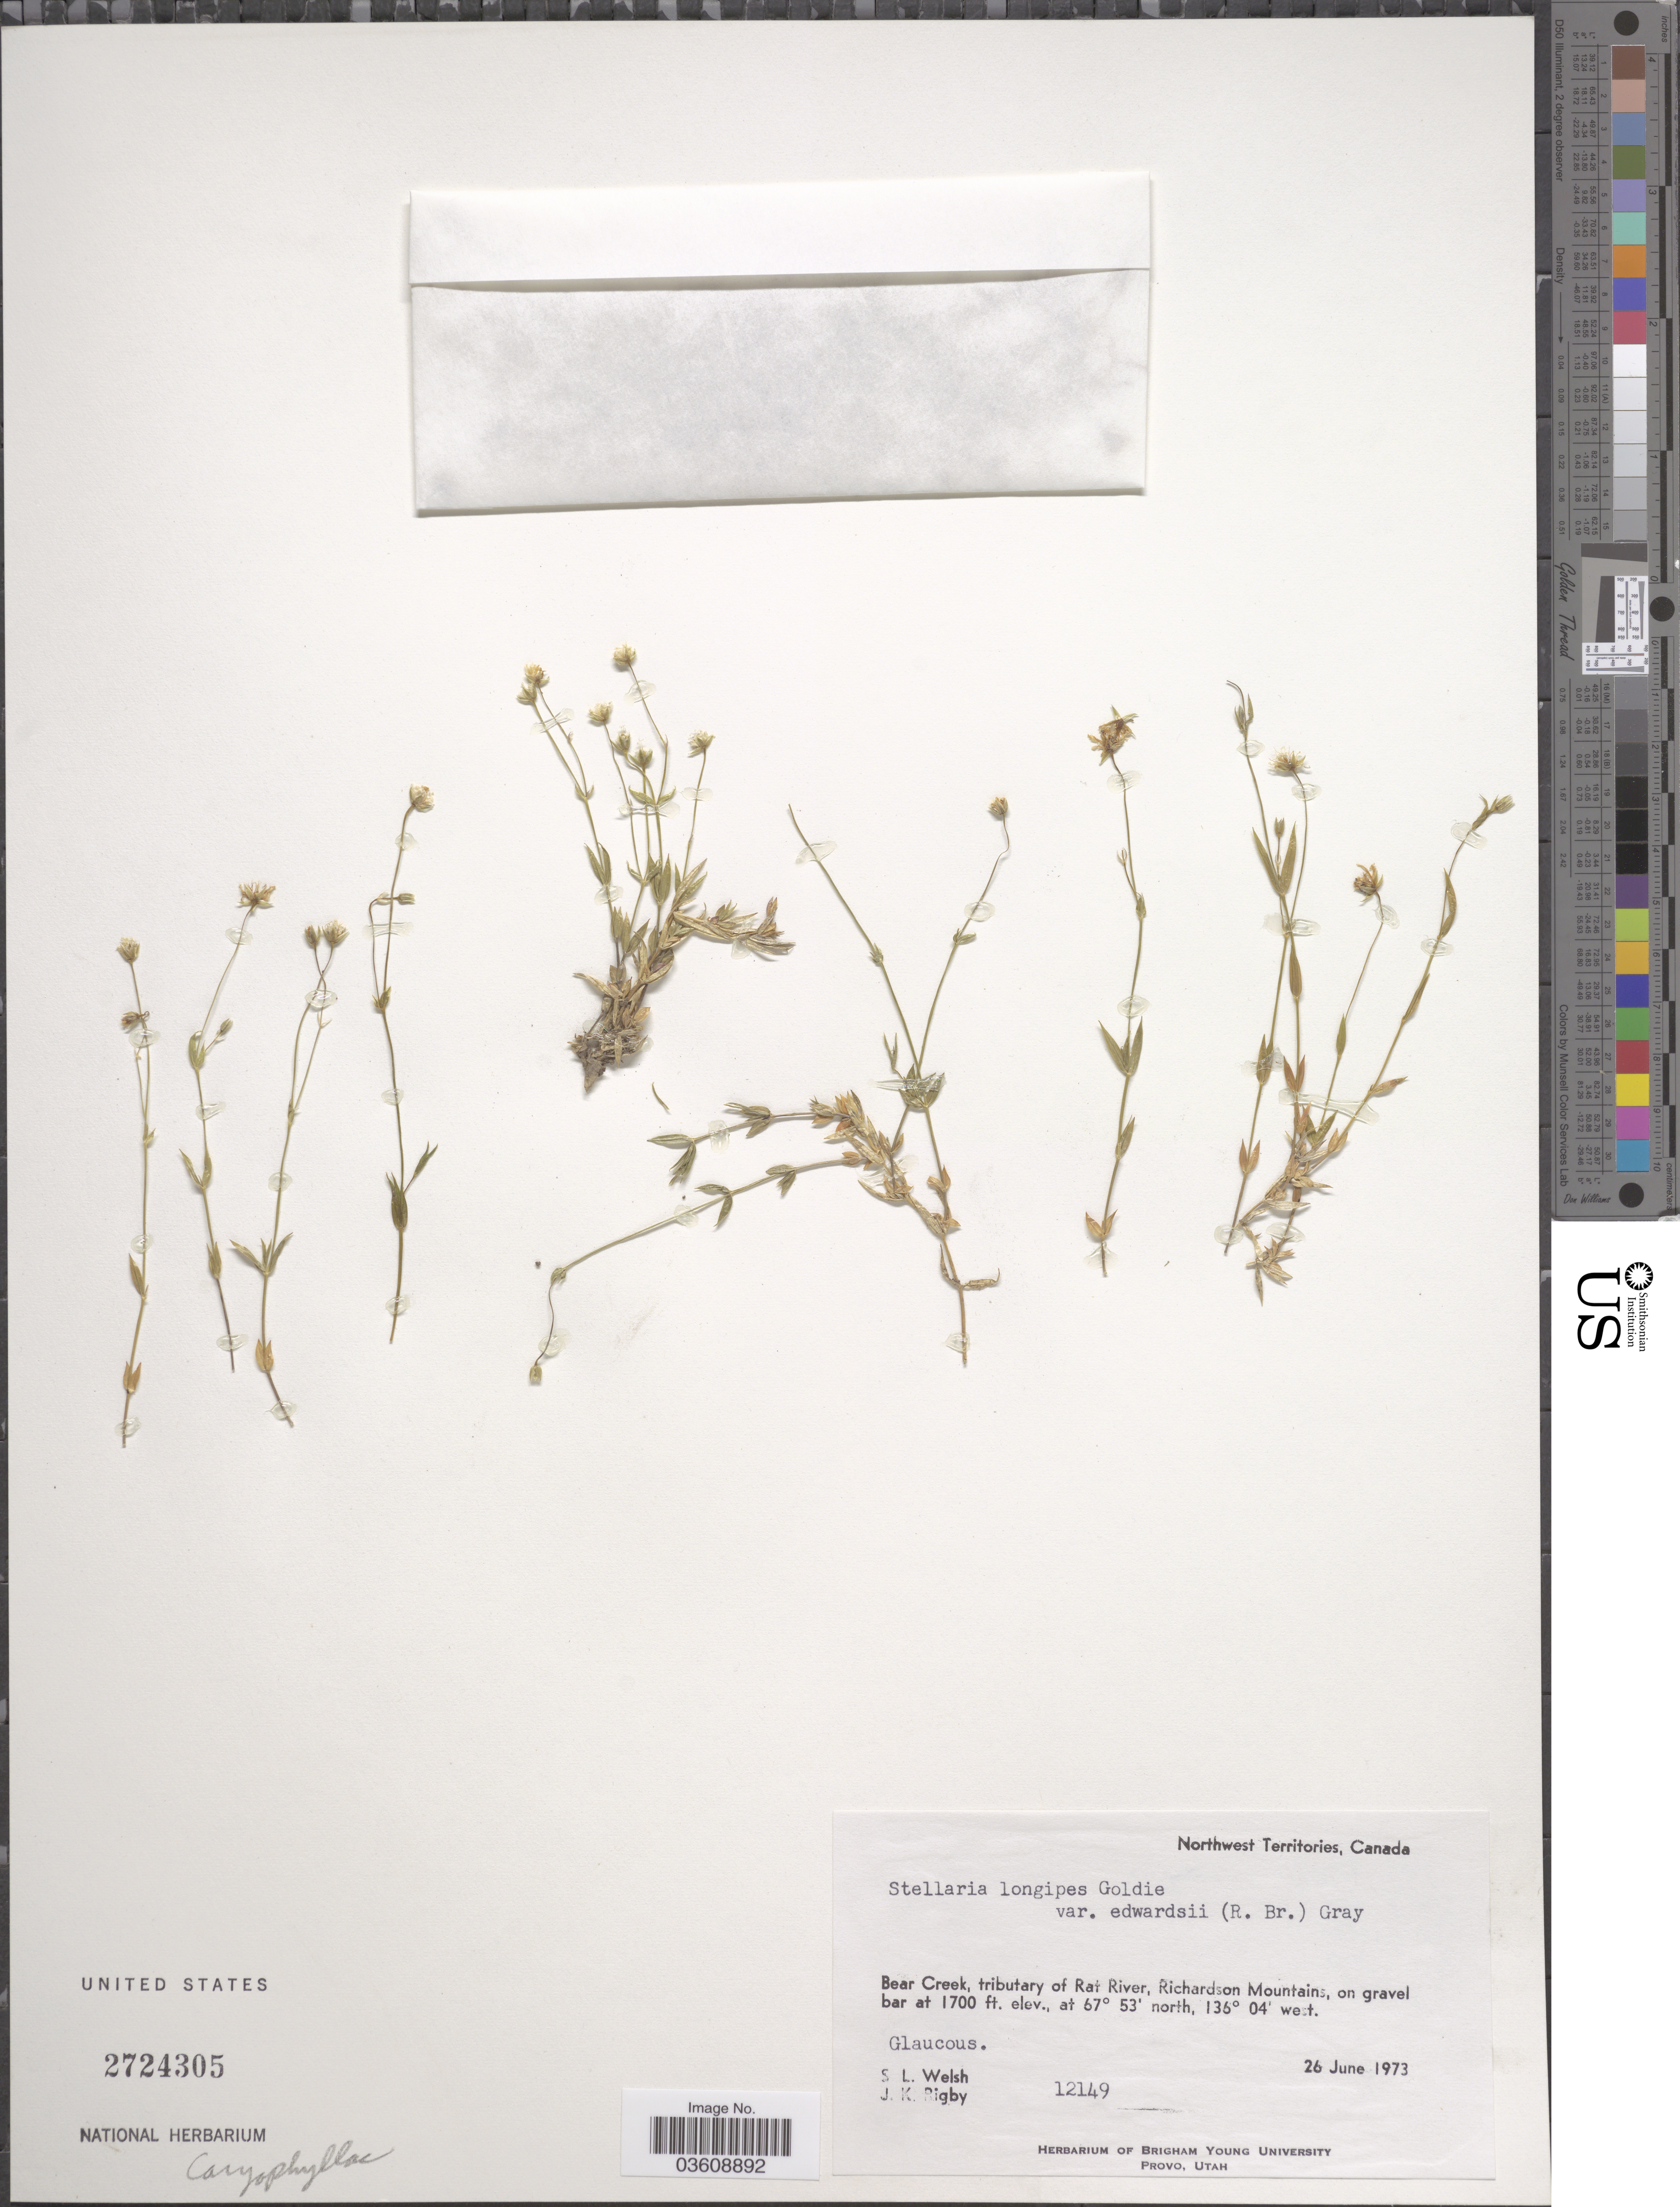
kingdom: Plantae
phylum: Tracheophyta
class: Magnoliopsida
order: Caryophyllales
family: Caryophyllaceae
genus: Stellaria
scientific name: Stellaria longipes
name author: Goldie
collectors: S. Welsh & J. Rigby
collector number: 12149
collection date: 1973-06-26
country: Canada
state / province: Northwest Territories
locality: Bear Creek, tributary of Rat River, Richardson Mountains, on gravel bar.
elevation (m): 518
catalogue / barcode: US 2724305